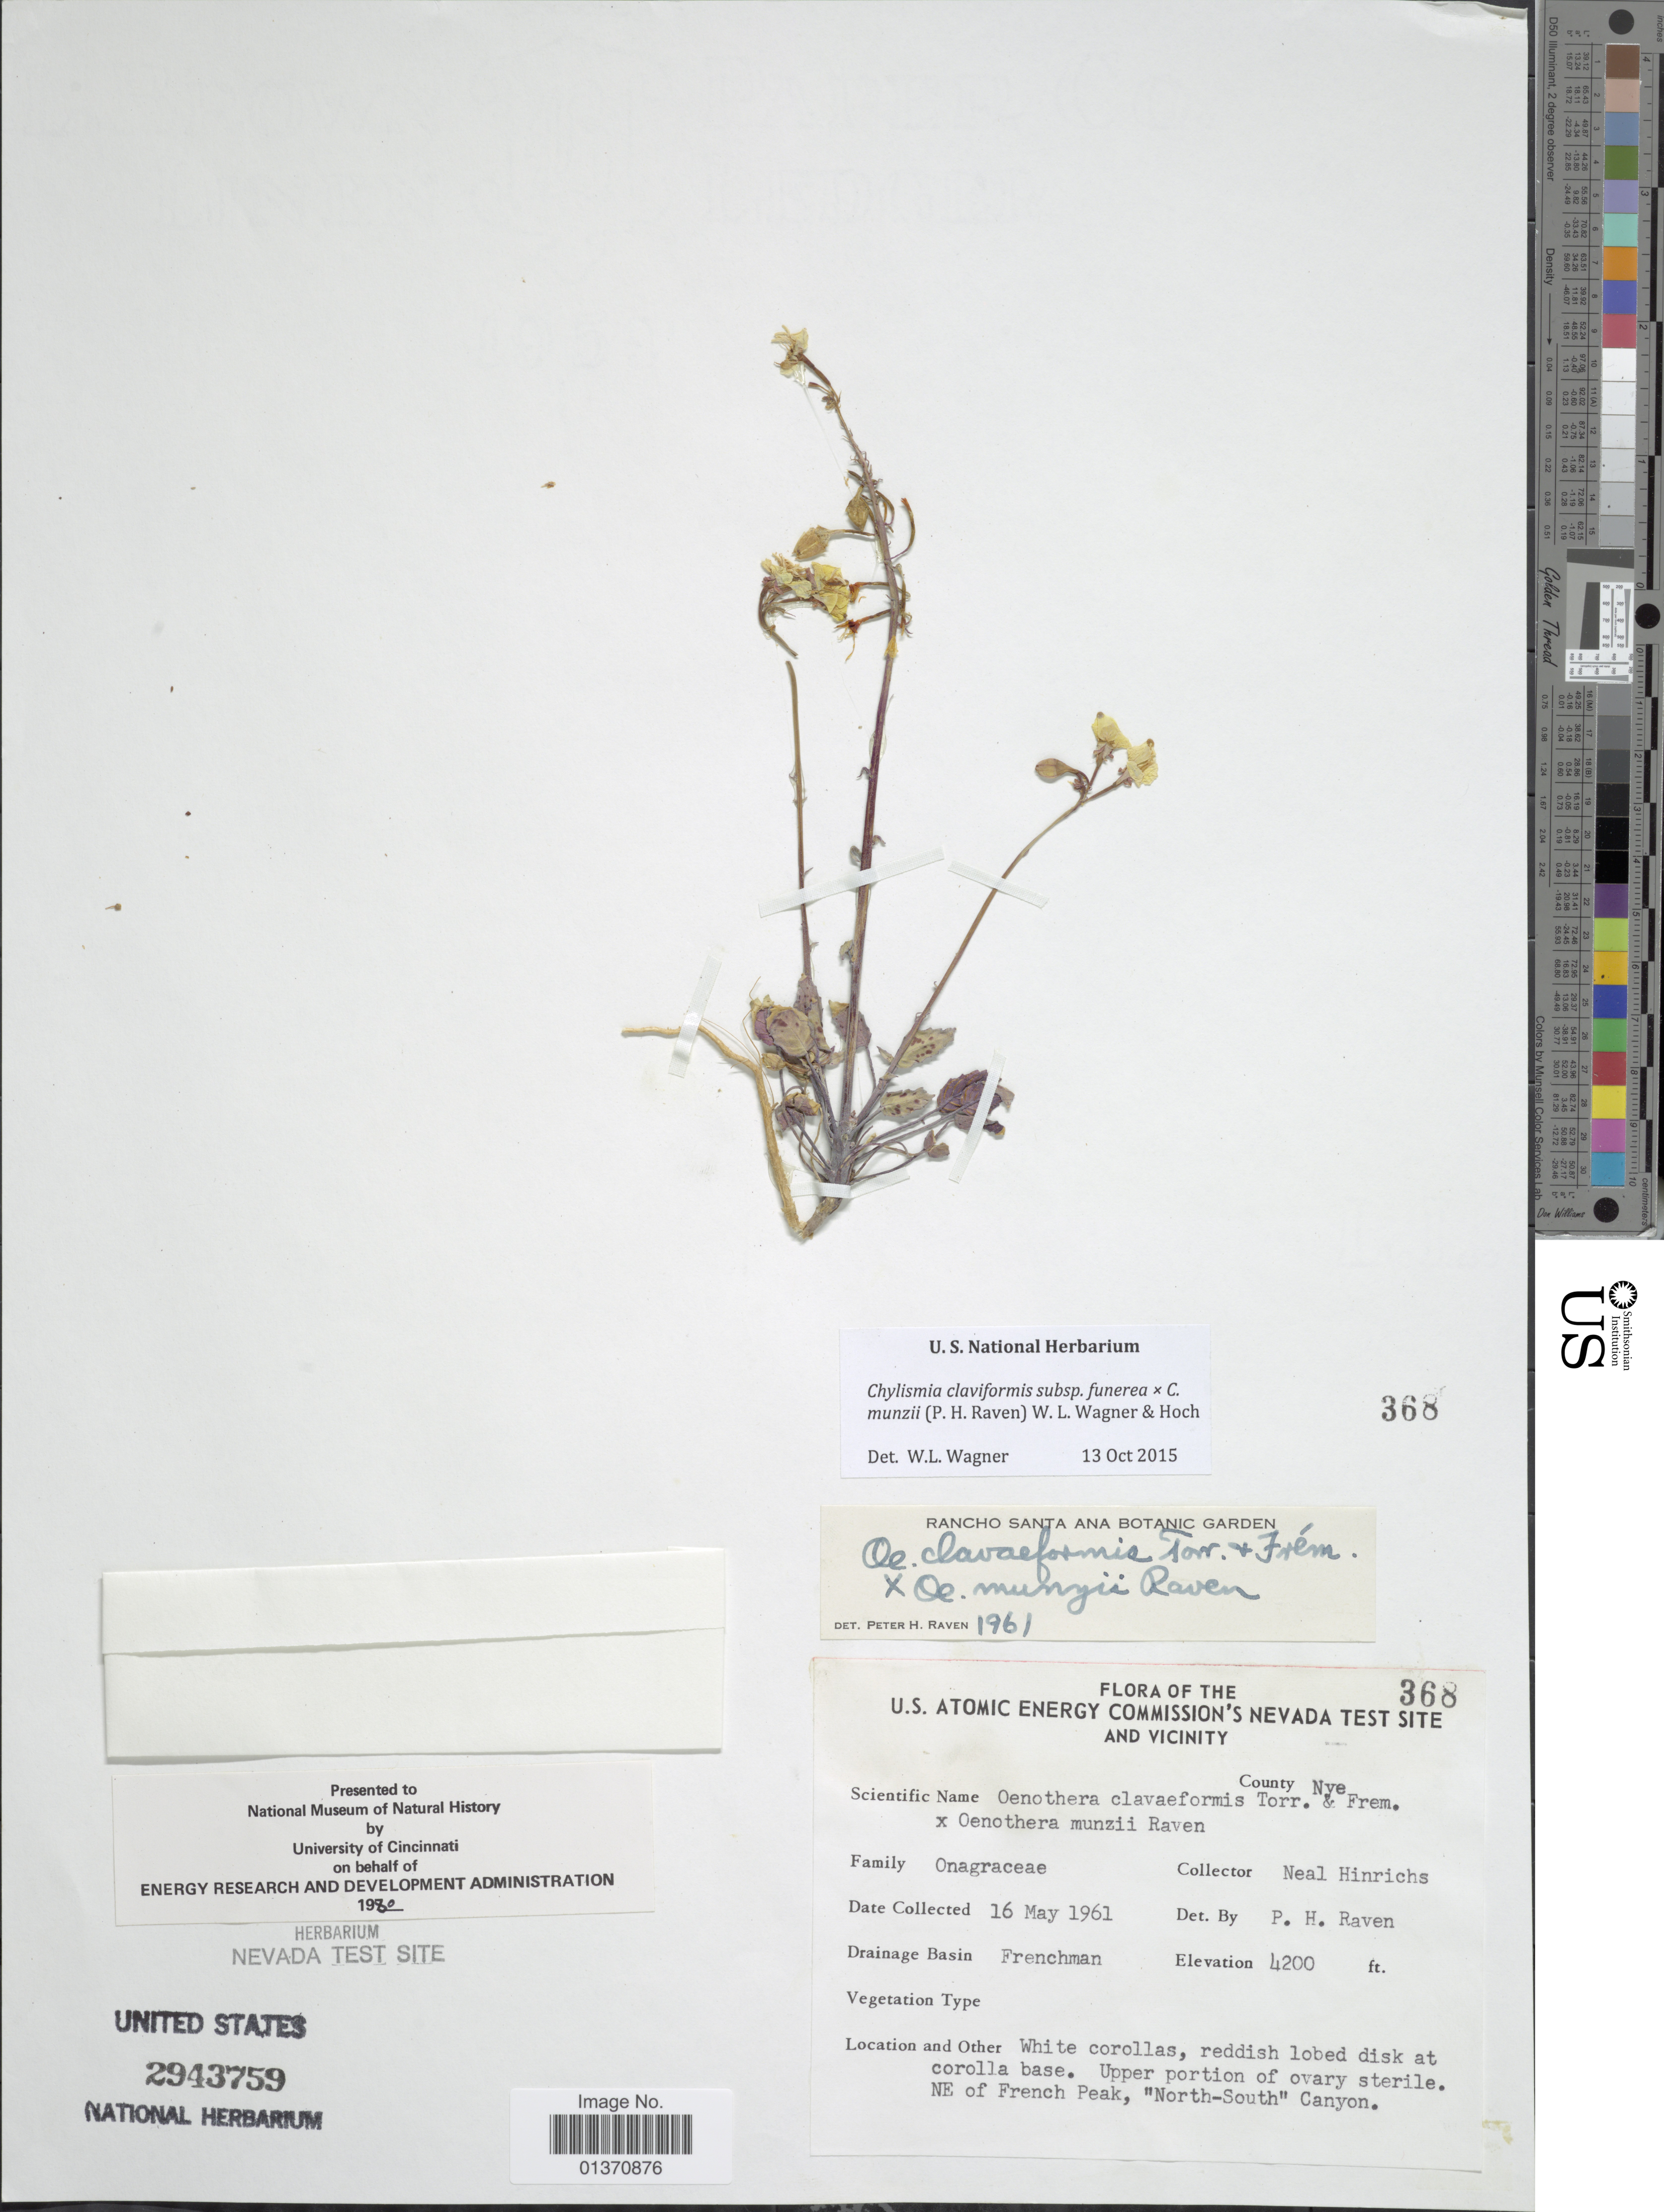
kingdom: Plantae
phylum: Tracheophyta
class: Magnoliopsida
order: Myrtales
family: Onagraceae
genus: Chylismia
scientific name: Chylismia claviformis subsp. funerea x C. munzii (P.H. Raven) W.L. Wagner & Hoch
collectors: N. Hinrichs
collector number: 368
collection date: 1961-05-16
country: United States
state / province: Nevada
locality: U. S. Atomic Energy Commission's Nevada Test Site and Vicinity, County Nye, Frenchman, Upper portion of ovary sterile, NE of French Peak, "North-South" Canyon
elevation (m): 1280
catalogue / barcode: US 2943759